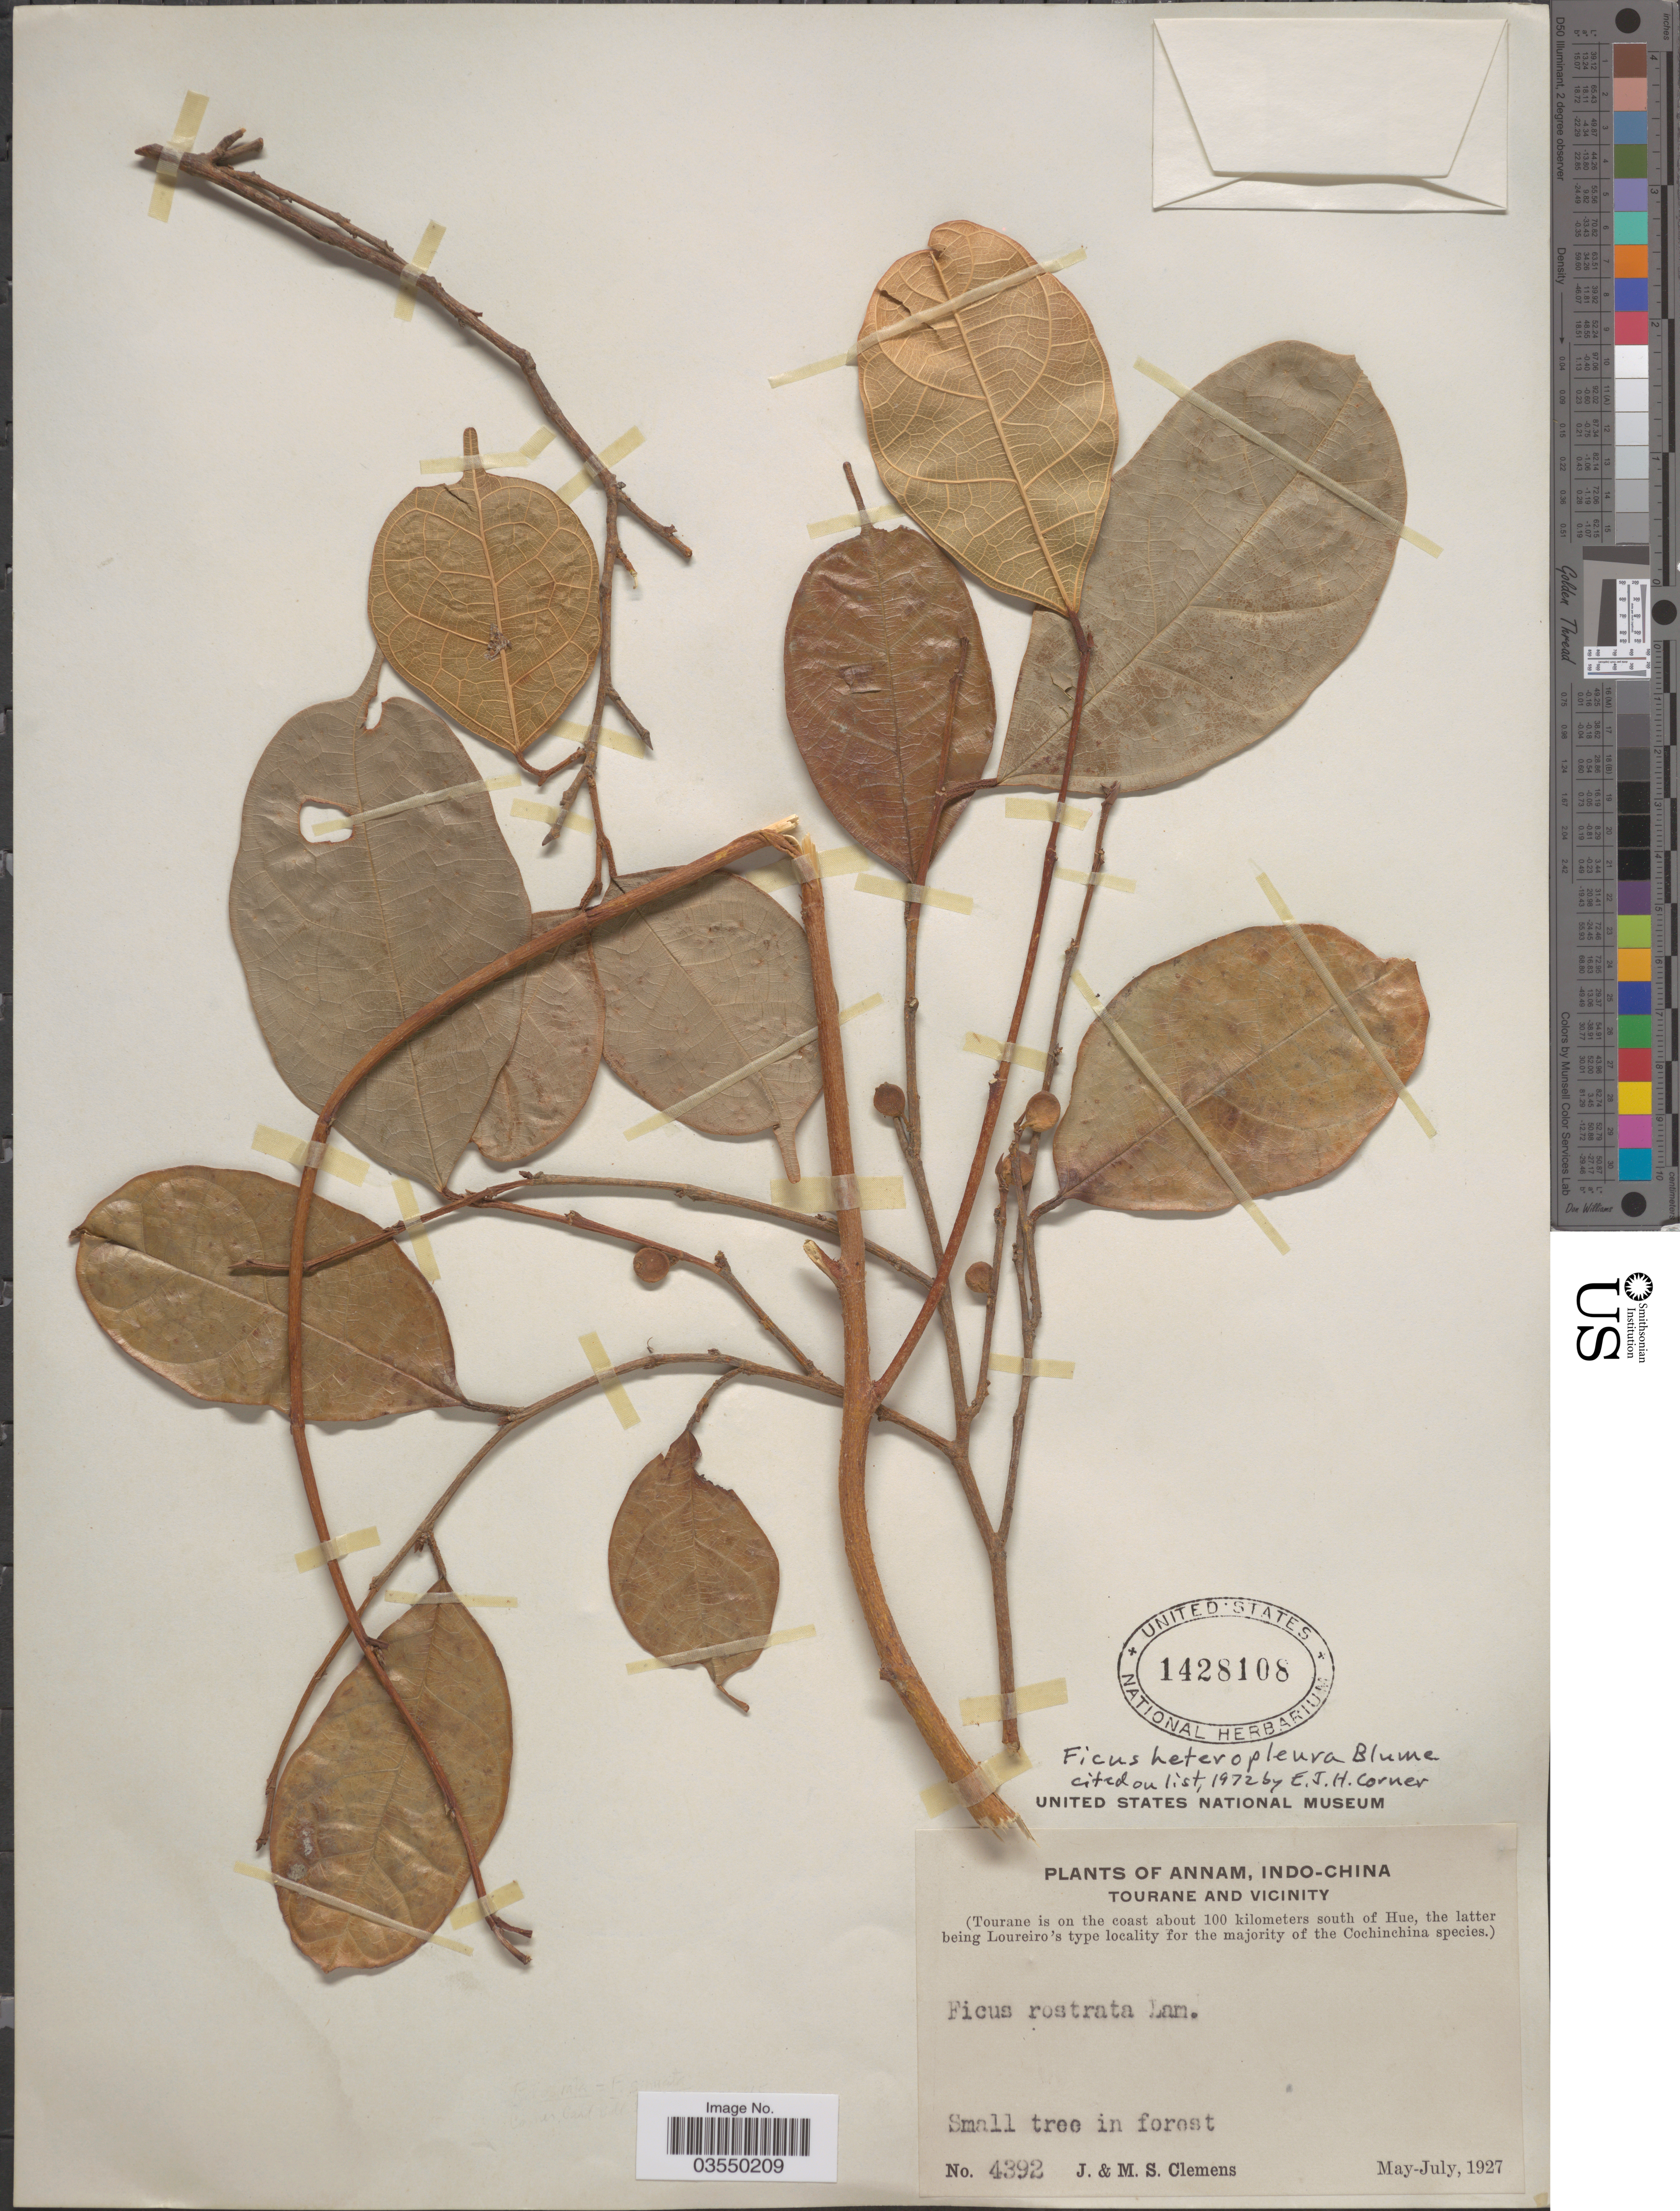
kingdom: Plantae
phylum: Tracheophyta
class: Magnoliopsida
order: Rosales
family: Moraceae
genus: Ficus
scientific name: Ficus heteropleura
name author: Blume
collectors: J. Clemens & M. S. Clemens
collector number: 4392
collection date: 1927-05/1927-07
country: Vietnam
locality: Annam, Indo-China. Tourane and vicinity. Tourane is on the coast about 100 kilometers south of Hue.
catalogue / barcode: US 1428108